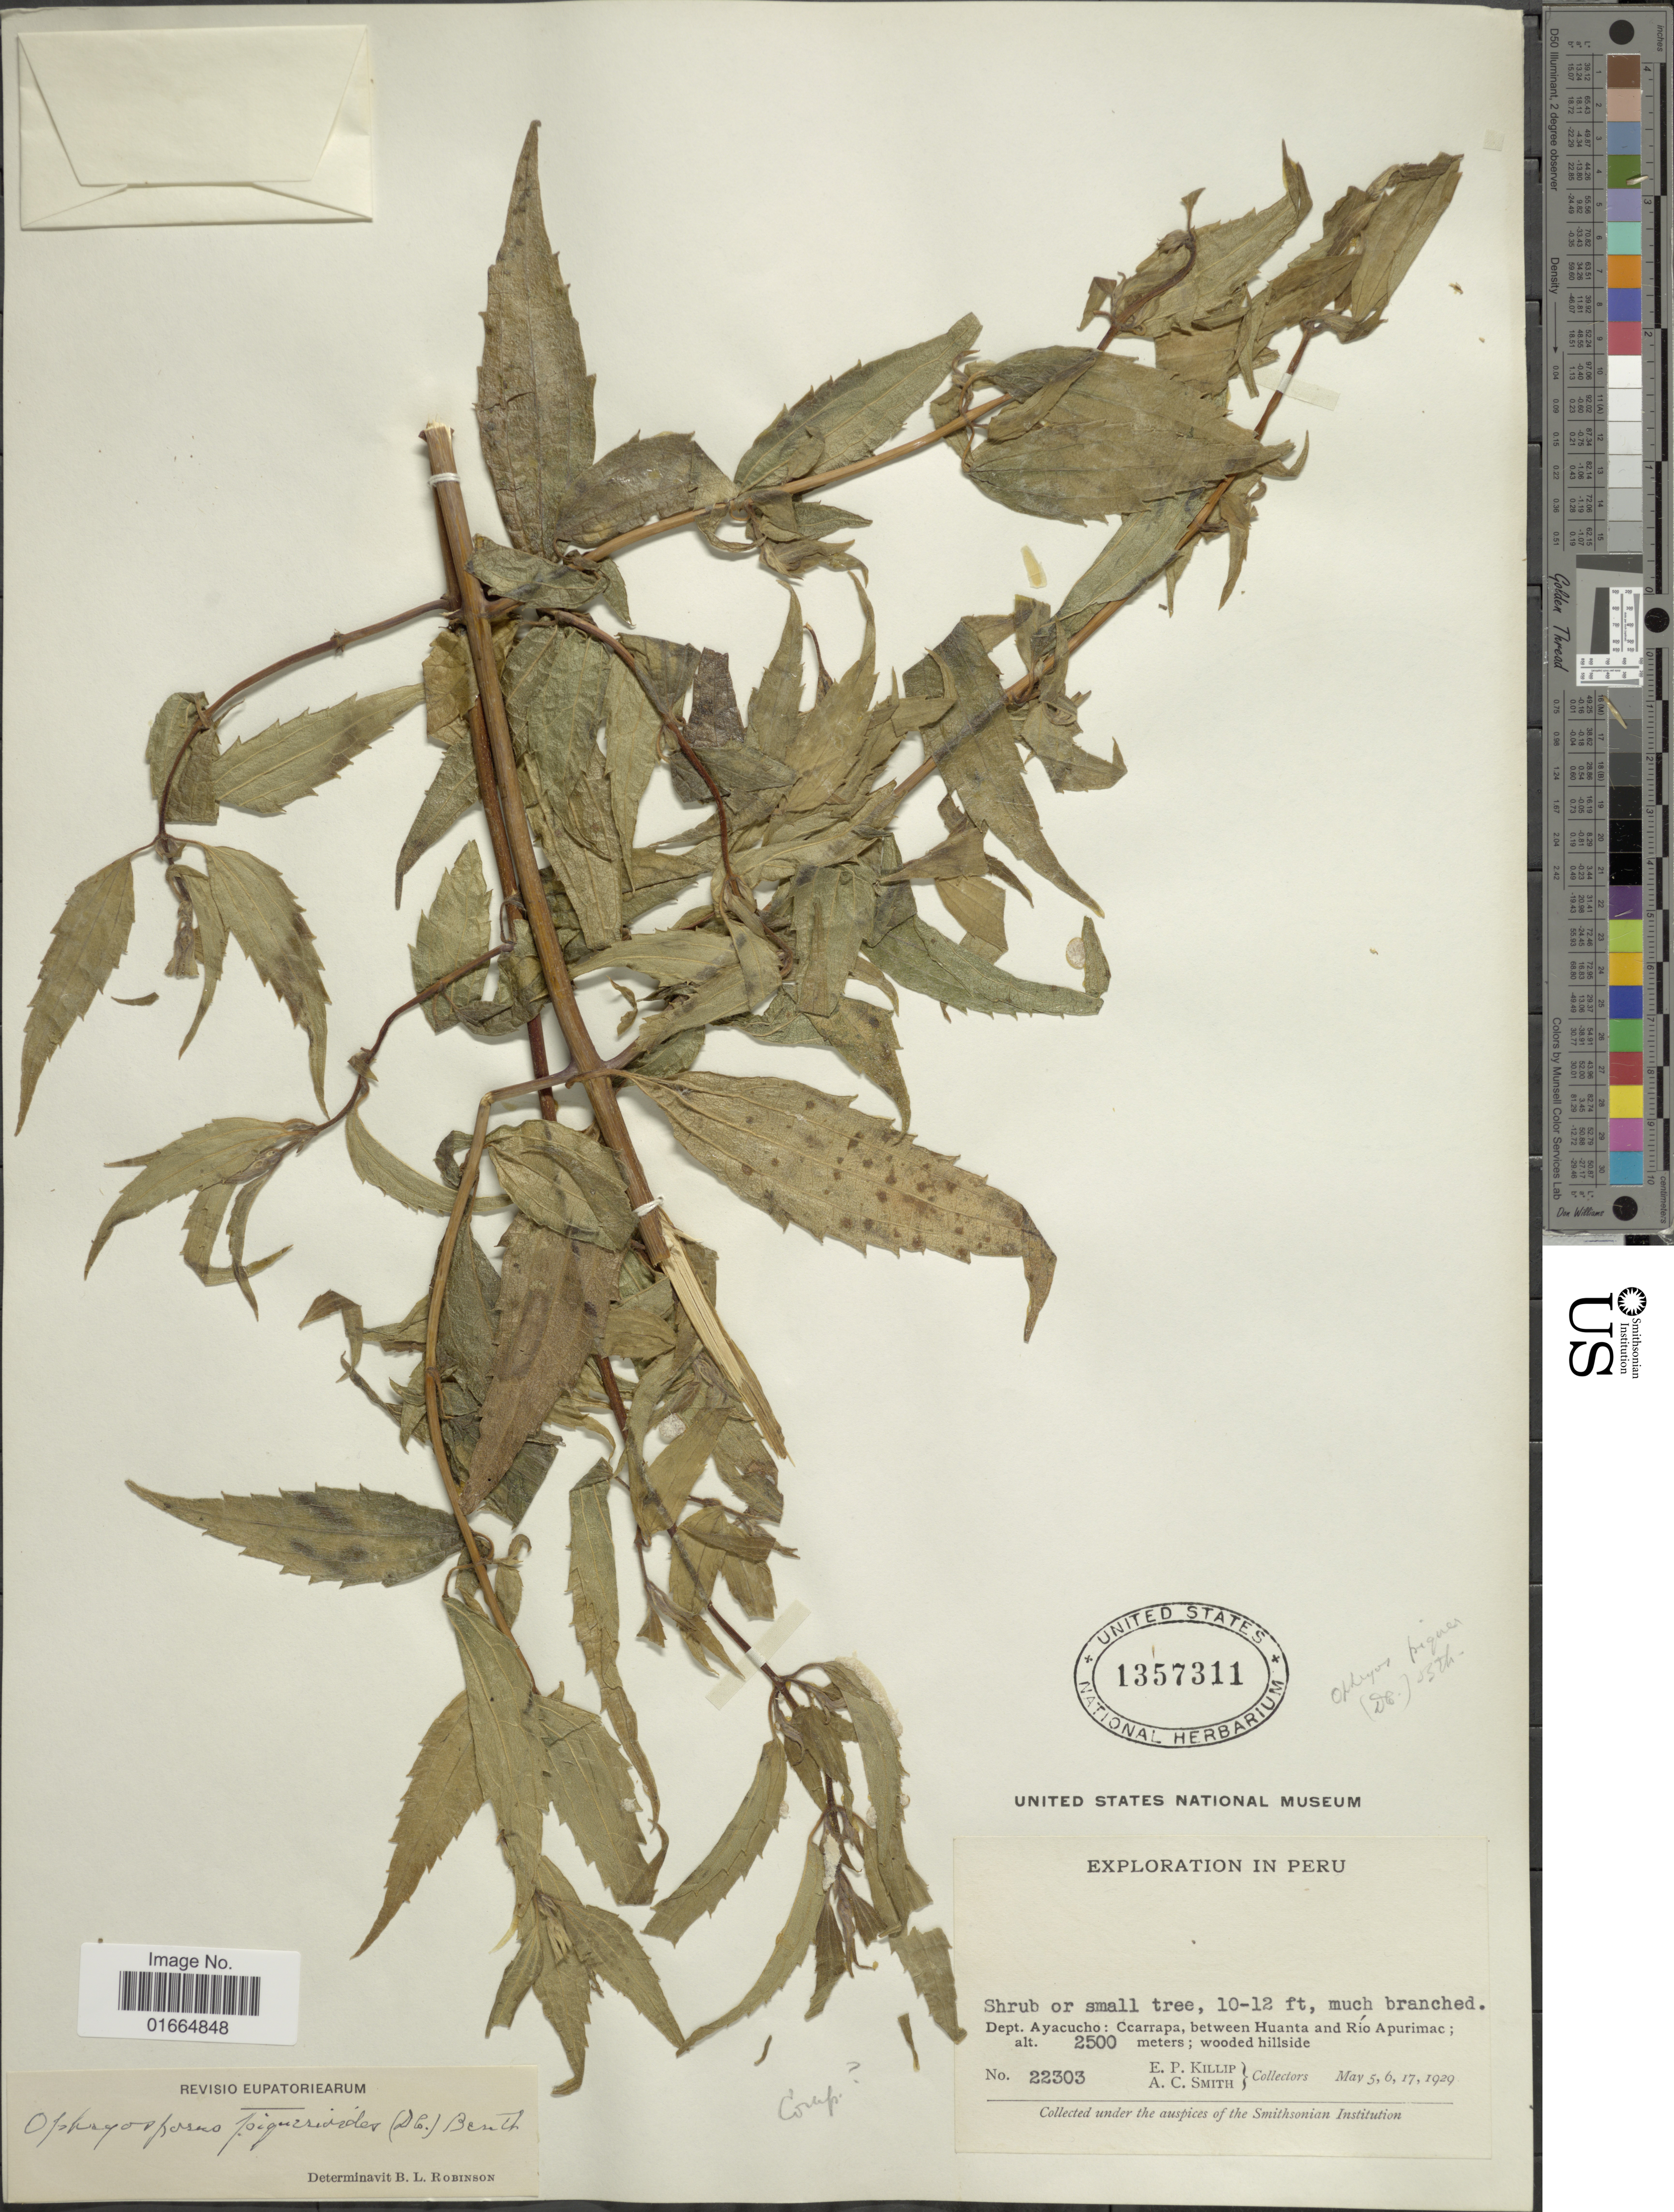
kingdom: Plantae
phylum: Tracheophyta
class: Magnoliopsida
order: Asterales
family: Asteraceae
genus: Ophryosporus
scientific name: Ophryosporus piquerioides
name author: (DC.) Benth. ex Baker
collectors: E. P. Killip & A. C. Smith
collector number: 22303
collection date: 1929-05-05/1929-05-17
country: Peru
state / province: Ayacucho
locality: Dept. Ayacucho: Ccarrapa, between Huanta and Río Apurimac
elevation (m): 2500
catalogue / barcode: US 1357311